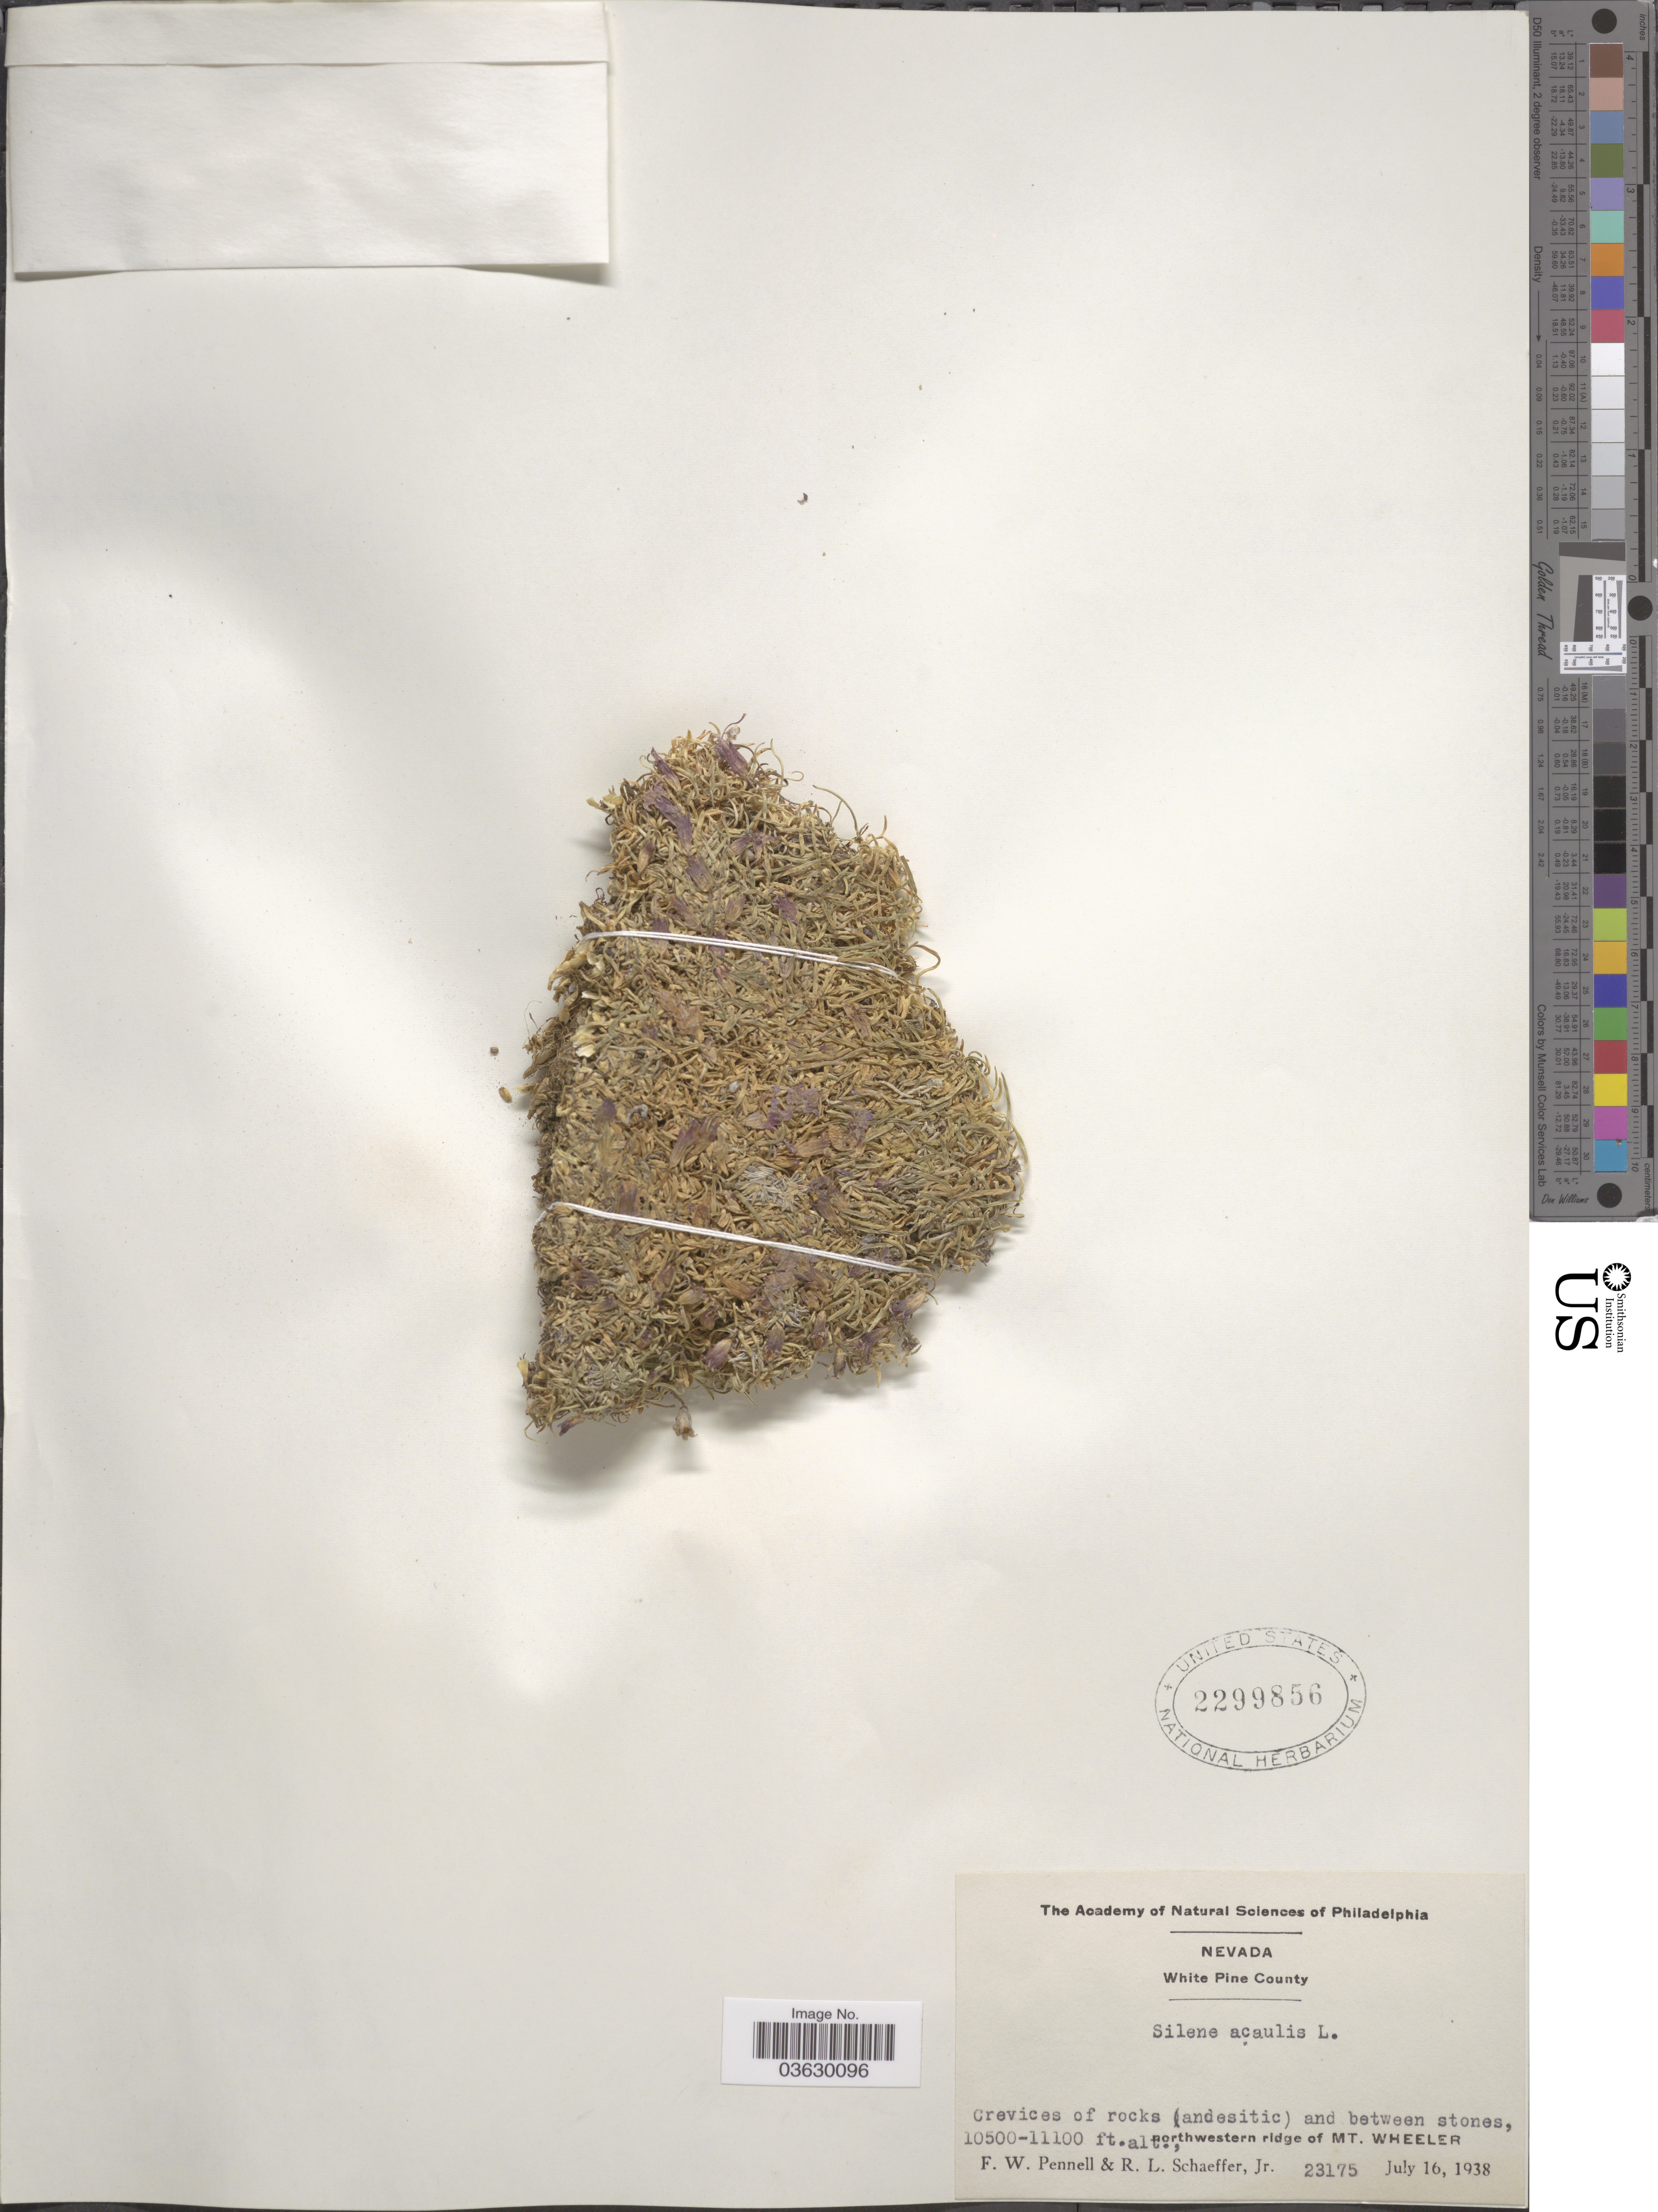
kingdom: Plantae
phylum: Tracheophyta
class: Magnoliopsida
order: Caryophyllales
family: Caryophyllaceae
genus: Silene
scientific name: Silene acaulis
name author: (L.) Jacq.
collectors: F. W. Pennell & R. L. Schaeffer Jr.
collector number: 23175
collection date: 1938-07-16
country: United States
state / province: Nevada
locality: White Pine County. Northwestern ridge of Mt. Wheeler.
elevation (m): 3200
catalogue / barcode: US 2299856